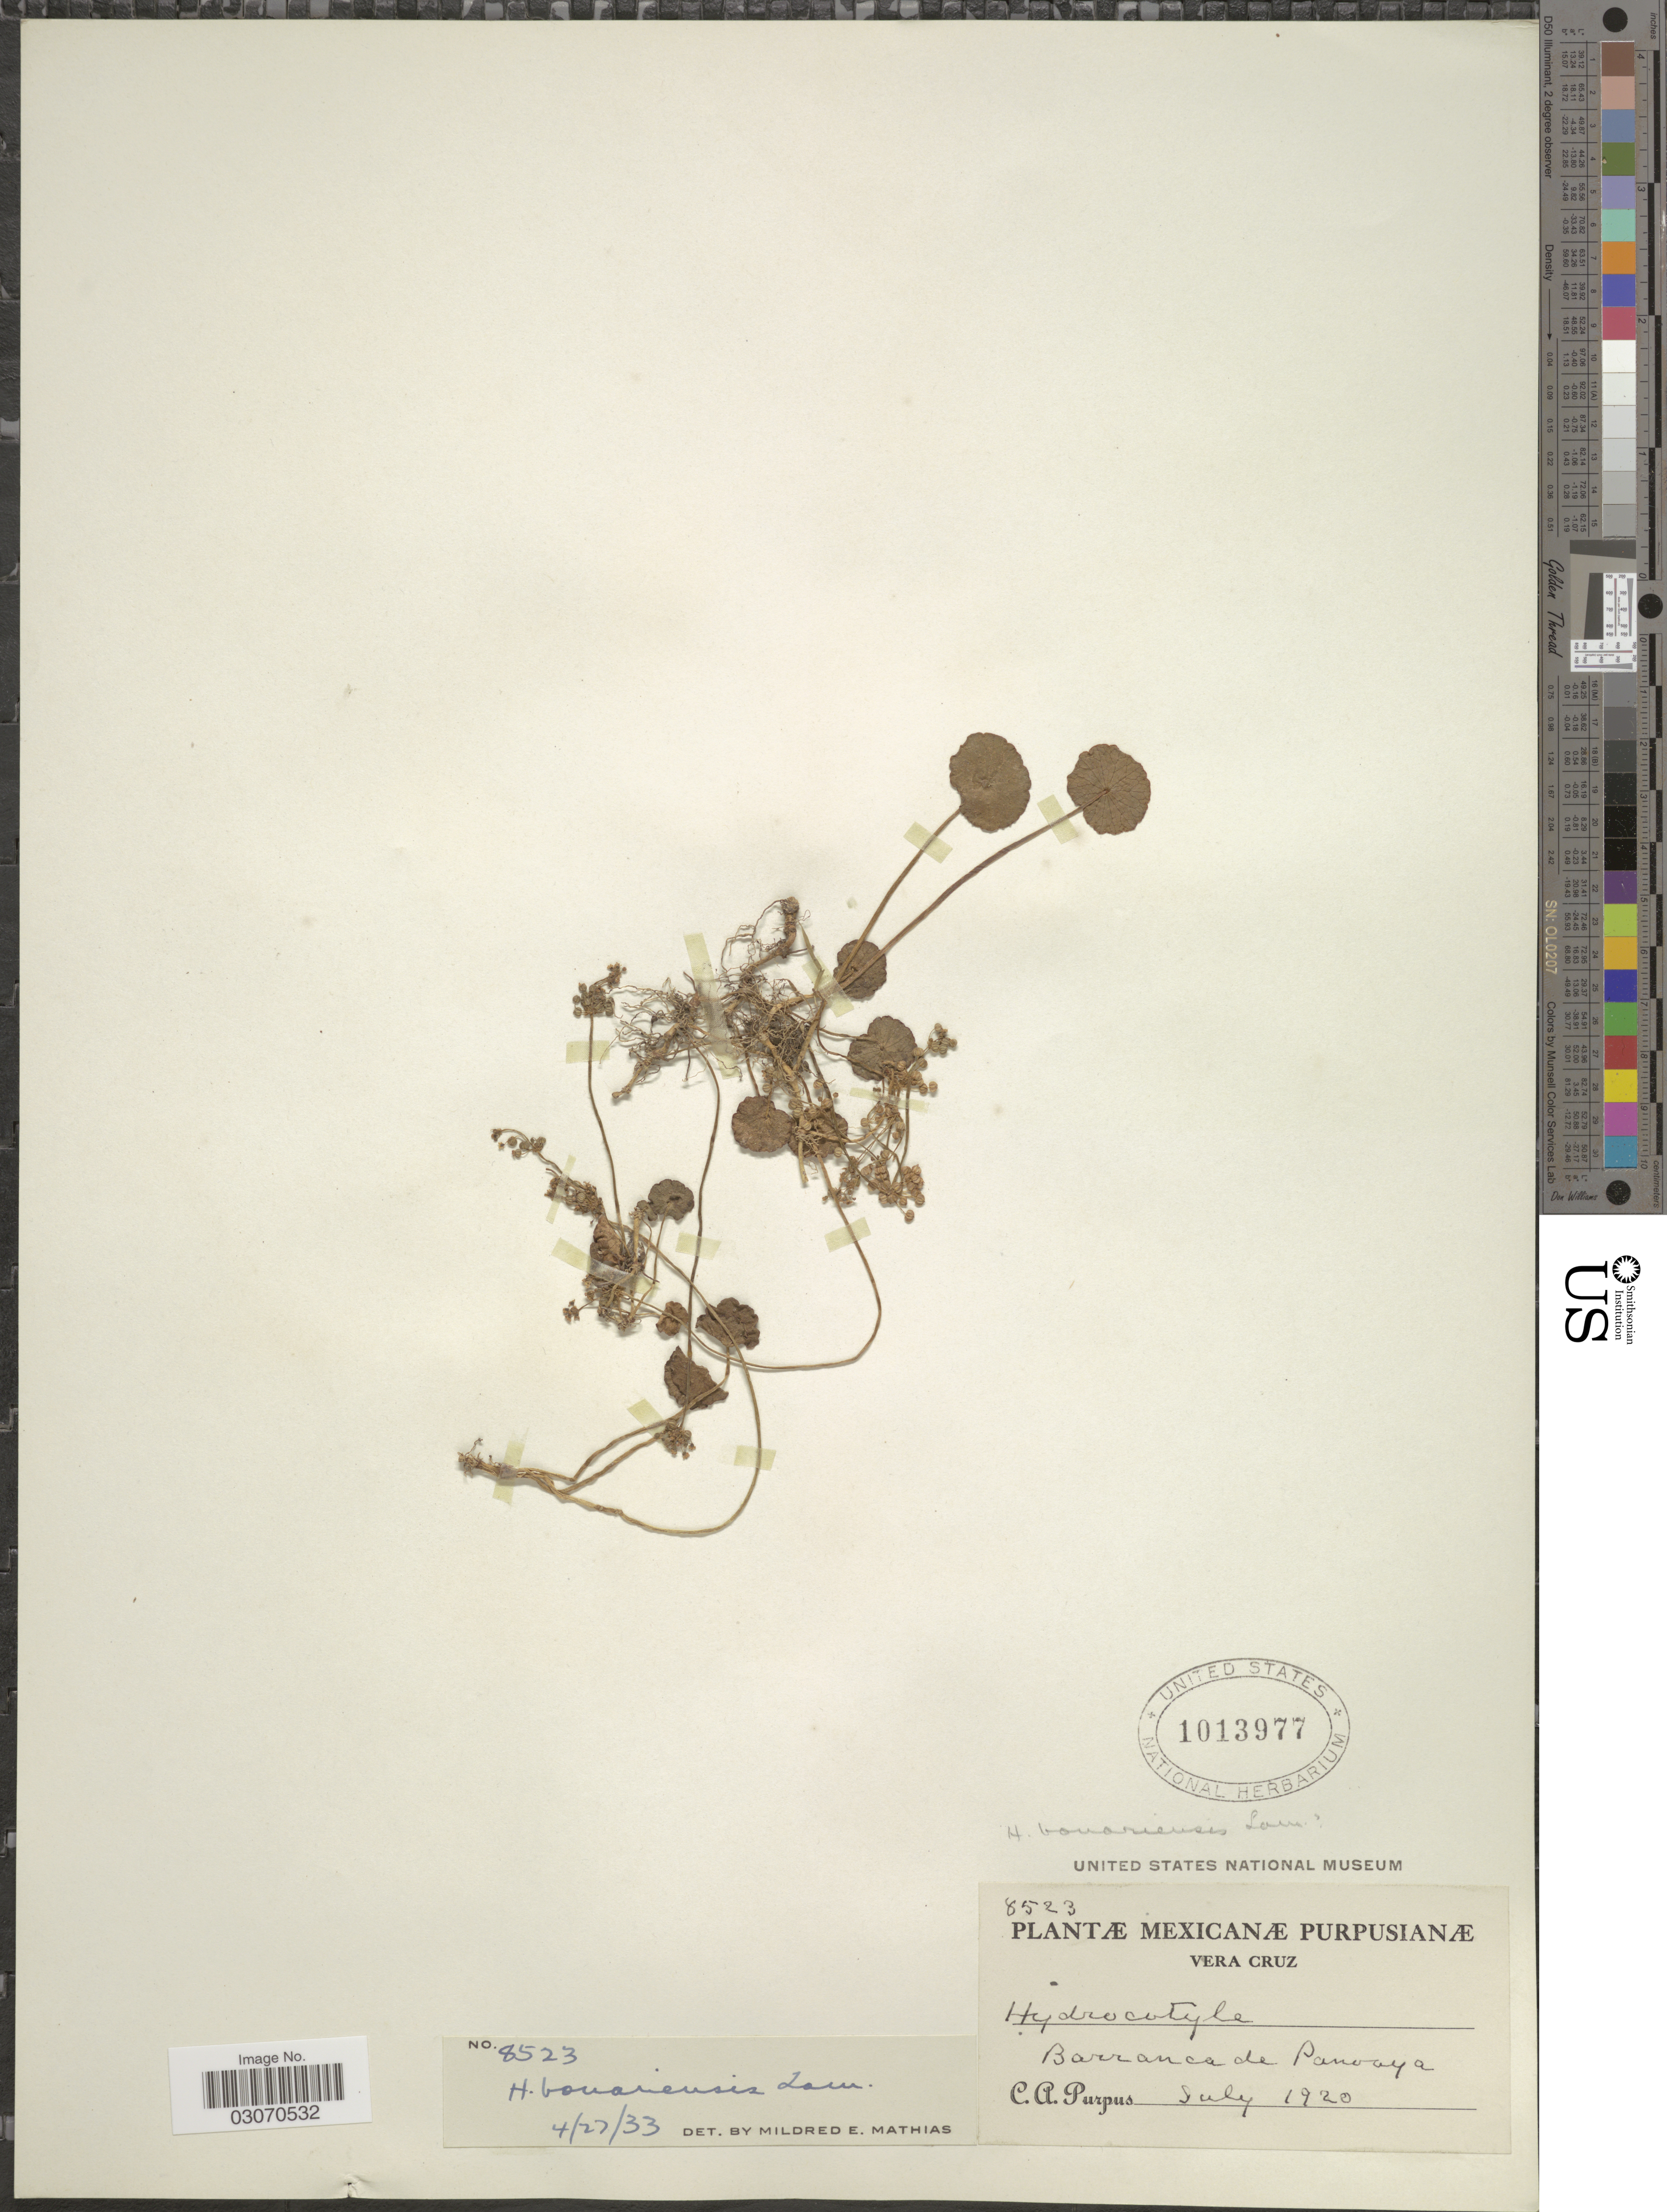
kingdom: Plantae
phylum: Tracheophyta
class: Magnoliopsida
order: Apiales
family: Araliaceae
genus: Hydrocotyle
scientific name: Hydrocotyle bonariensis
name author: Lam.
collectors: C. A. Purpus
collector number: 8523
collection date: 1920-07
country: Mexico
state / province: Veracruz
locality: Vera Cruz, Barranca de Panoaya.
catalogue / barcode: US 1013977